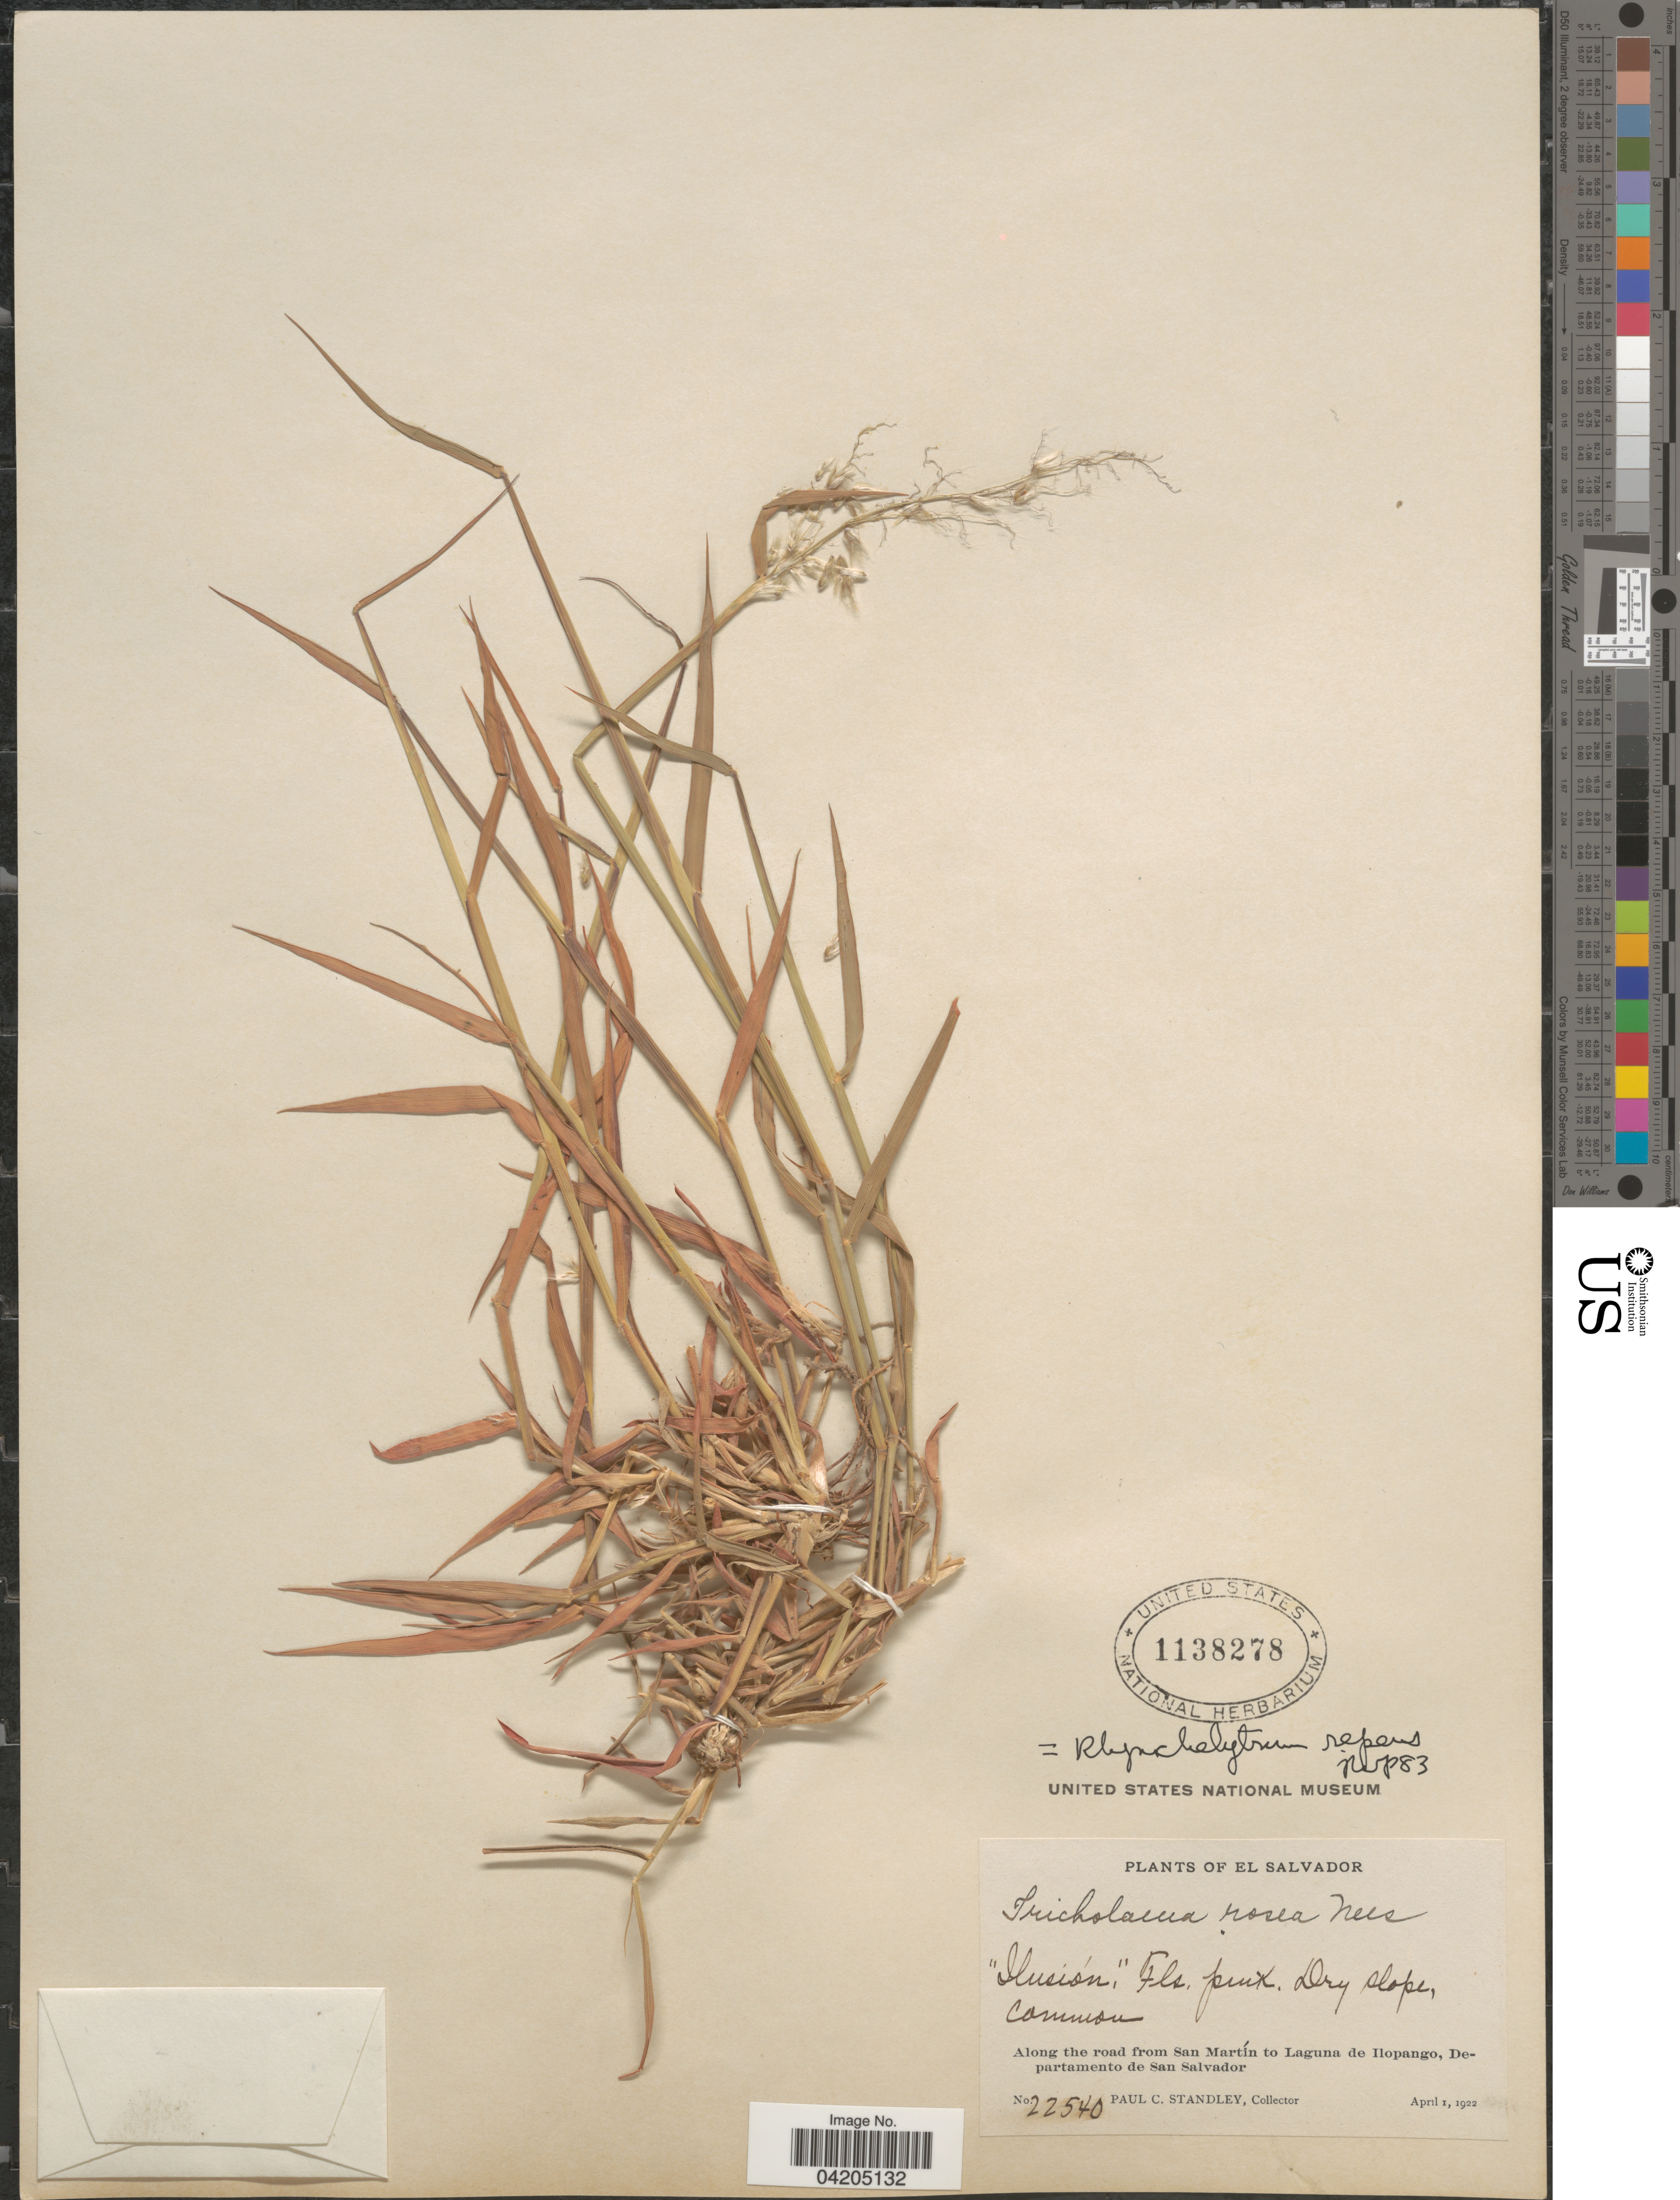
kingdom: Plantae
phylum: Tracheophyta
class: Liliopsida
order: Poales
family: Poaceae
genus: Melinis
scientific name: Melinis repens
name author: (Willd.) Zizka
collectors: P. C. Standley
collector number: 22540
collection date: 1922-04-01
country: El Salvador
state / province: San Salvador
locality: Along the road from San Martín to Laguna de Ilopango, Departamento de San Salvador.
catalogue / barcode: US 1138278